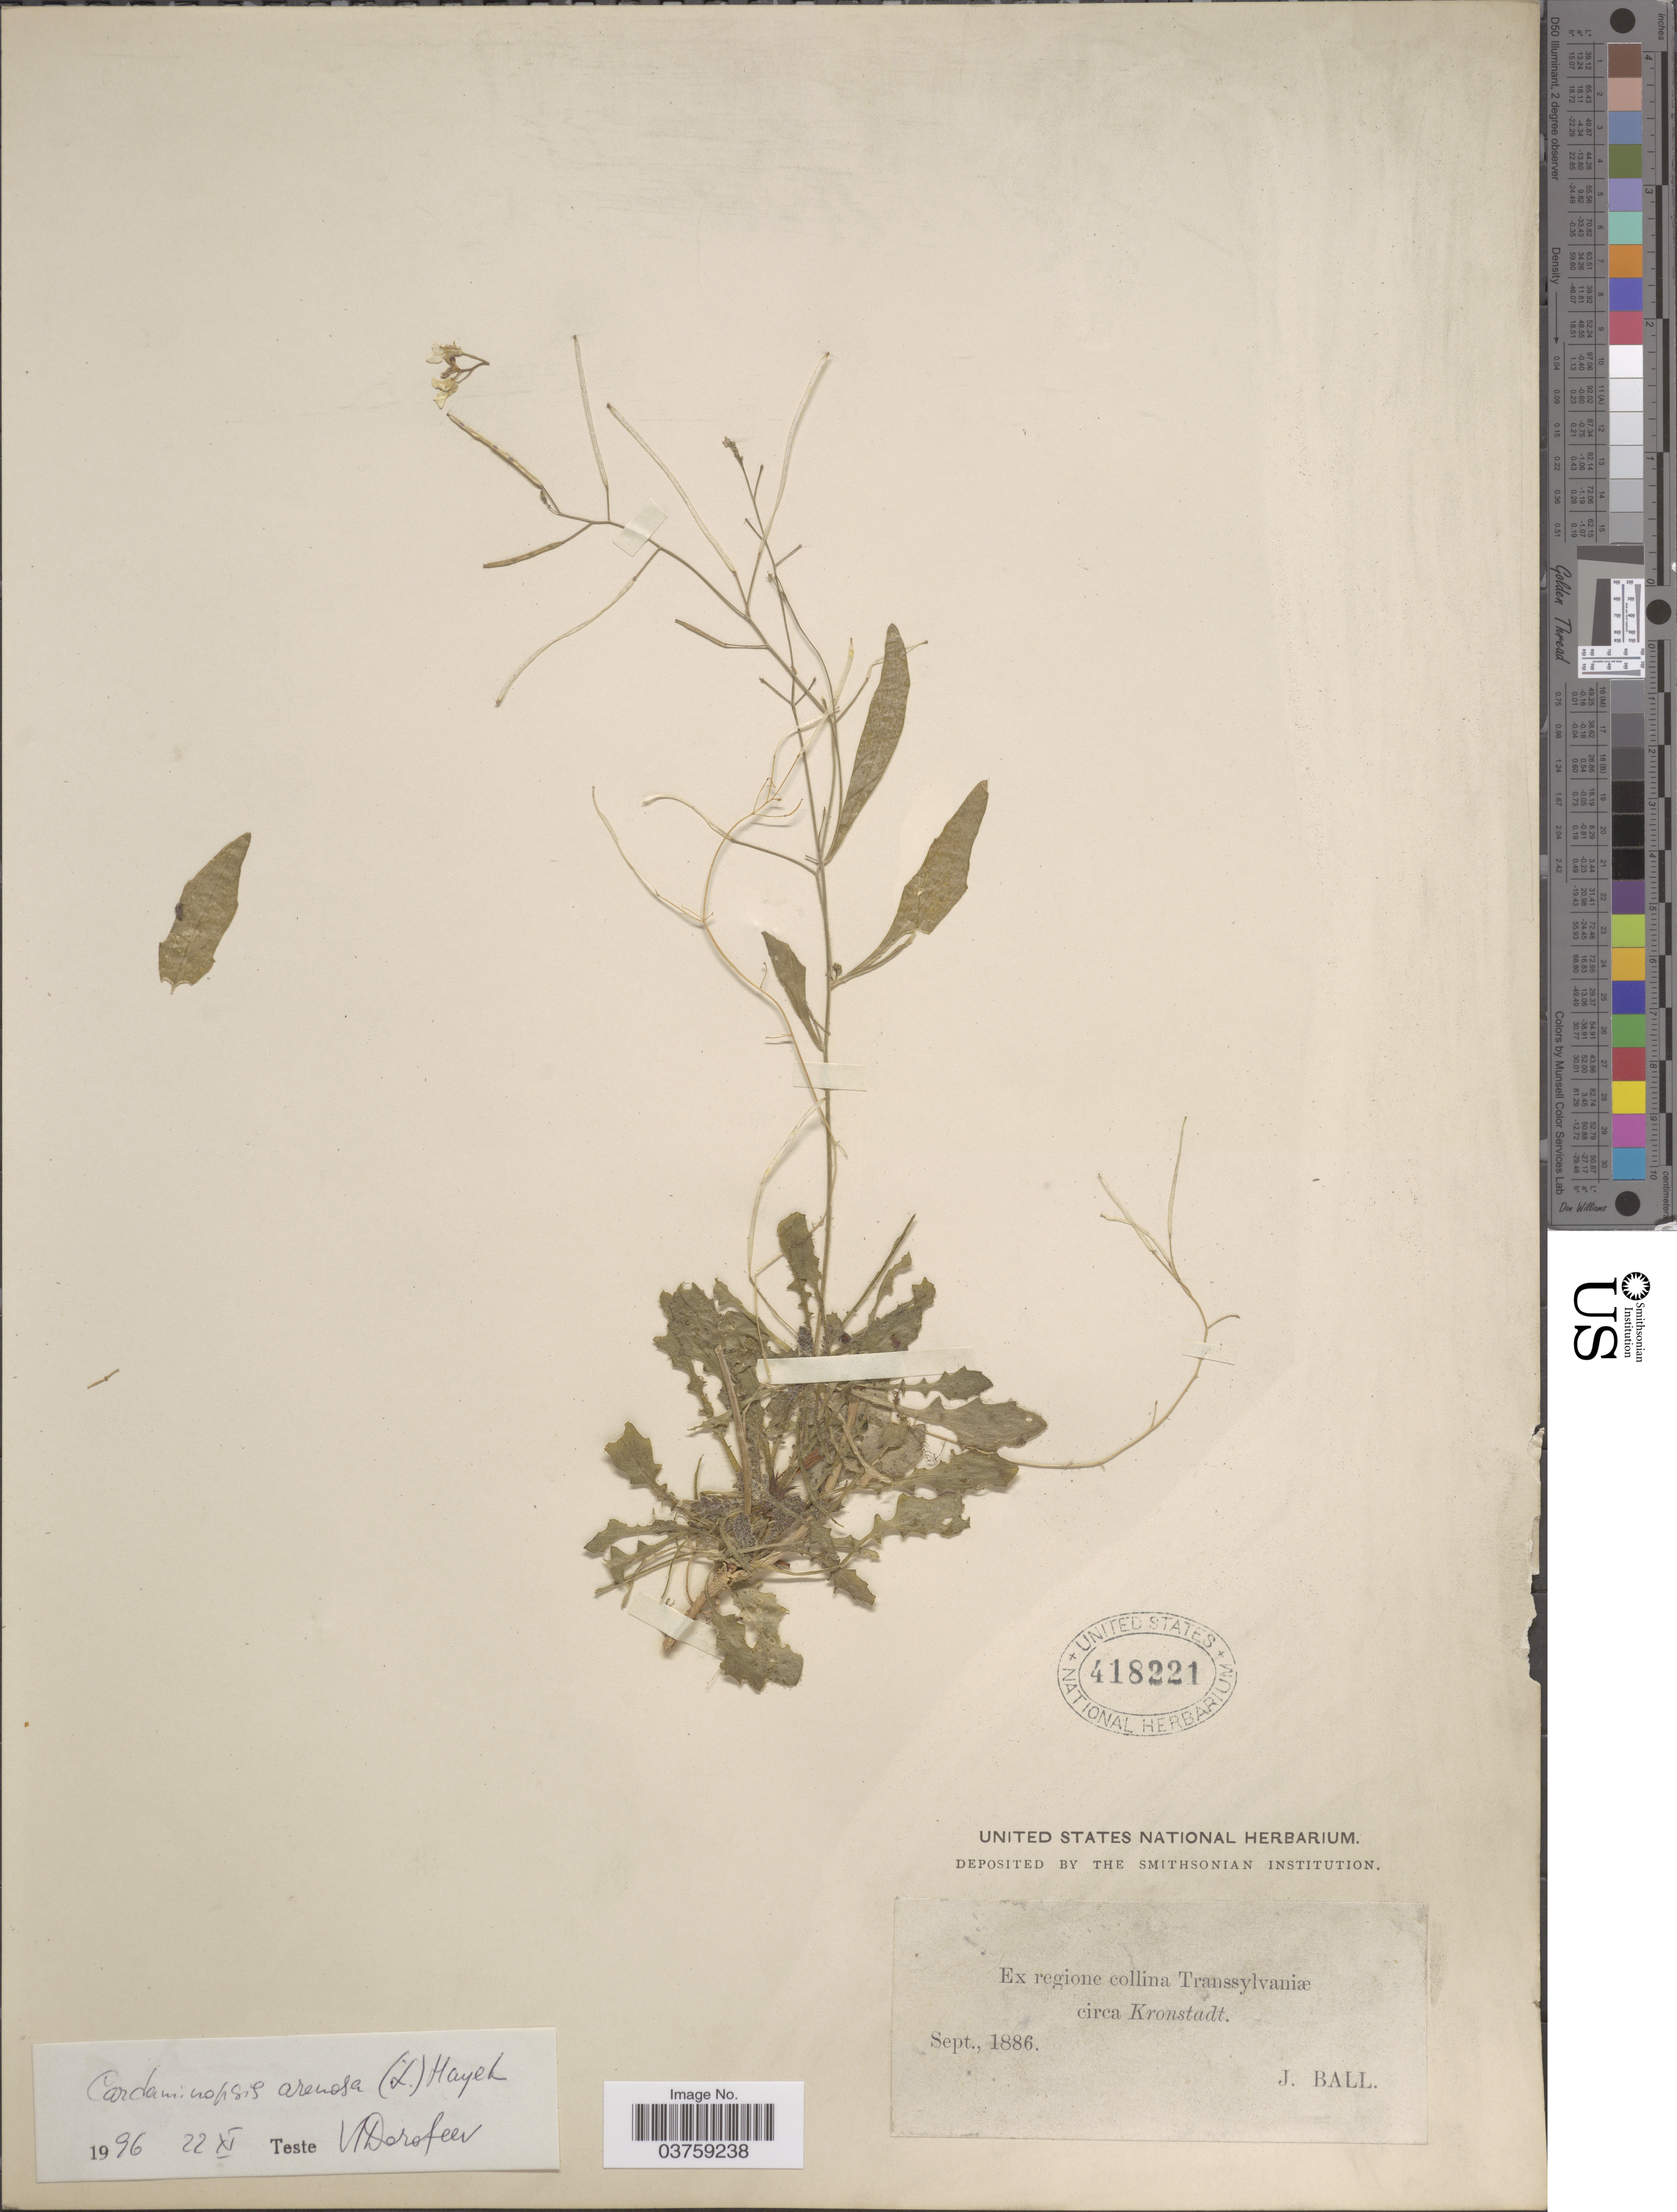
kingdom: Plantae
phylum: Tracheophyta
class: Magnoliopsida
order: Brassicales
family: Brassicaceae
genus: Arabis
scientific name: Arabis arenosa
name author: (L.) Scop.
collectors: J. Ball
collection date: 1886-09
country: Romania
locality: Ex regione collina Transsylvaniæ circa Kronstadt.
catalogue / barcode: US 418221